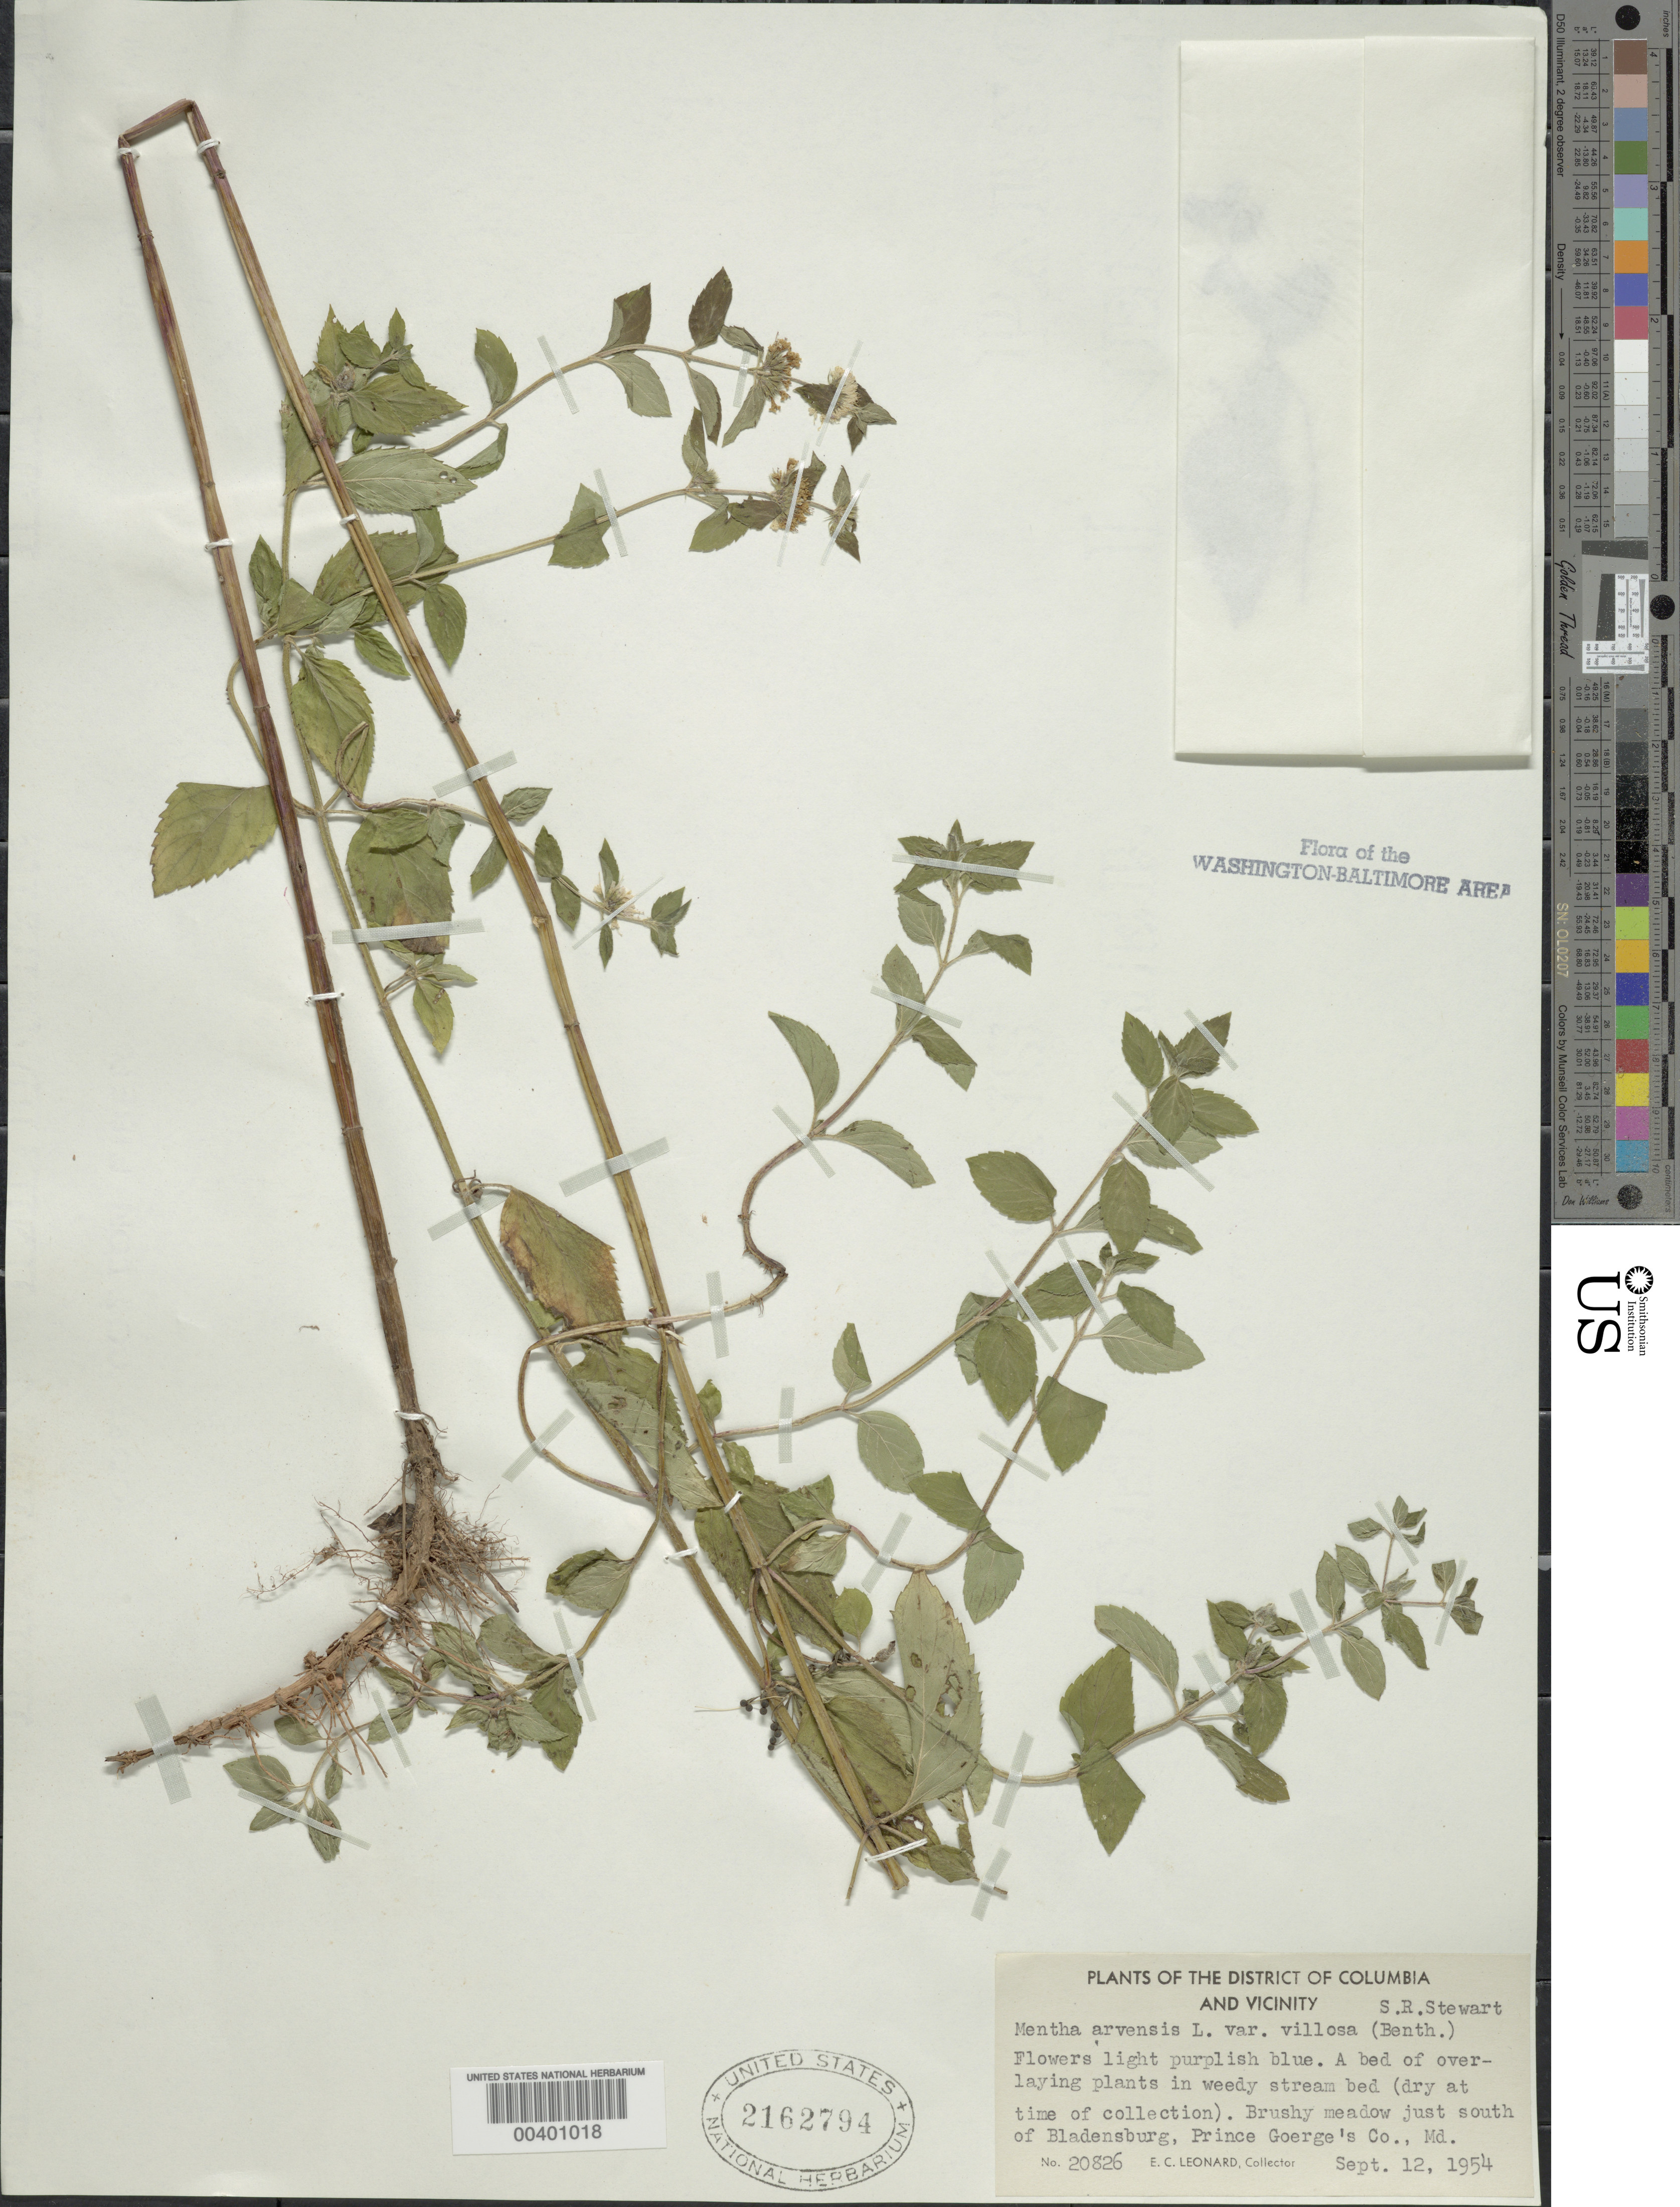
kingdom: Plantae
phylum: Tracheophyta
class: Magnoliopsida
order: Lamiales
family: Lamiaceae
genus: Mentha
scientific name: Mentha arvensis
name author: L.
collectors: E. C. Leonard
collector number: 20826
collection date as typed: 12 Sep 1954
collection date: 1954-09-12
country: United States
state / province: Maryland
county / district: Prince George's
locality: South of Bladensburg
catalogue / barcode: US 2162794